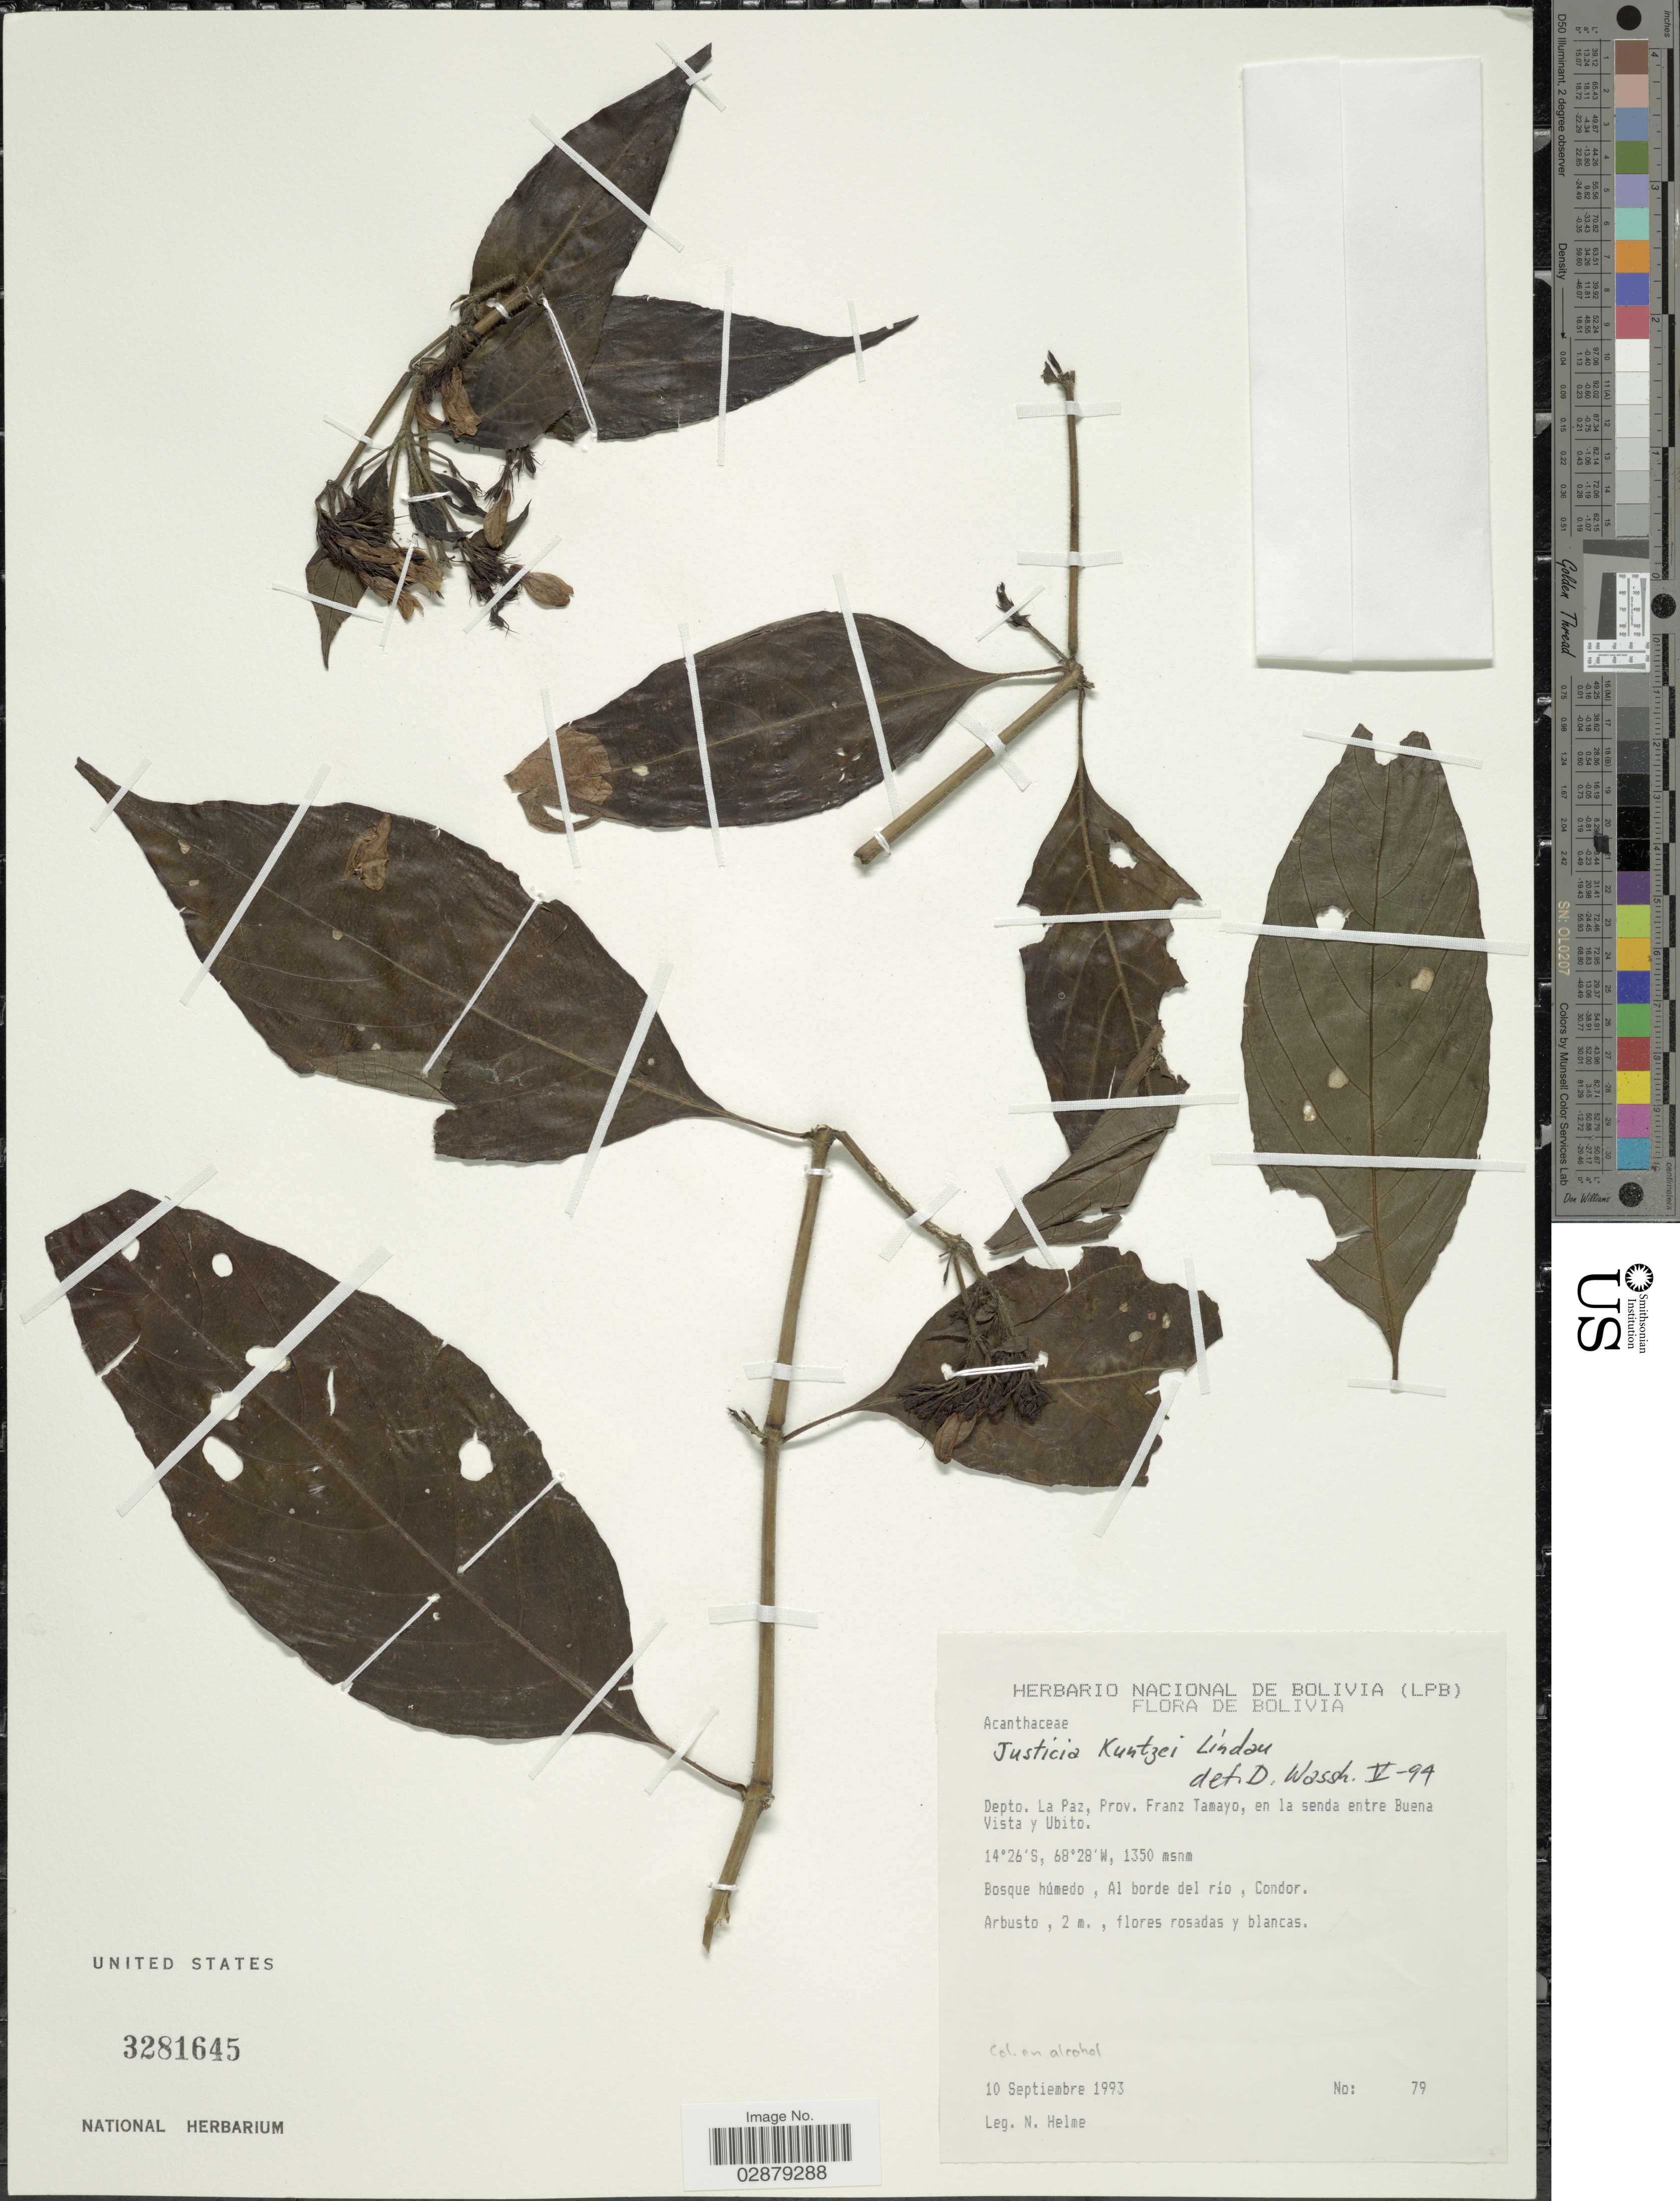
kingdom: Plantae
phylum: Tracheophyta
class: Magnoliopsida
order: Lamiales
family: Acanthaceae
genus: Justicia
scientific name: Justicia kuntzei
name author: Lindau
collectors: N. Helme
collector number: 79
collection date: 1993-09-10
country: Bolivia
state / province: La Paz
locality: Depto. La Paz, Prov. Franz Tamayo, en la senda entre Buena Vista y Ubito.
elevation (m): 1350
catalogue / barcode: US 3281645